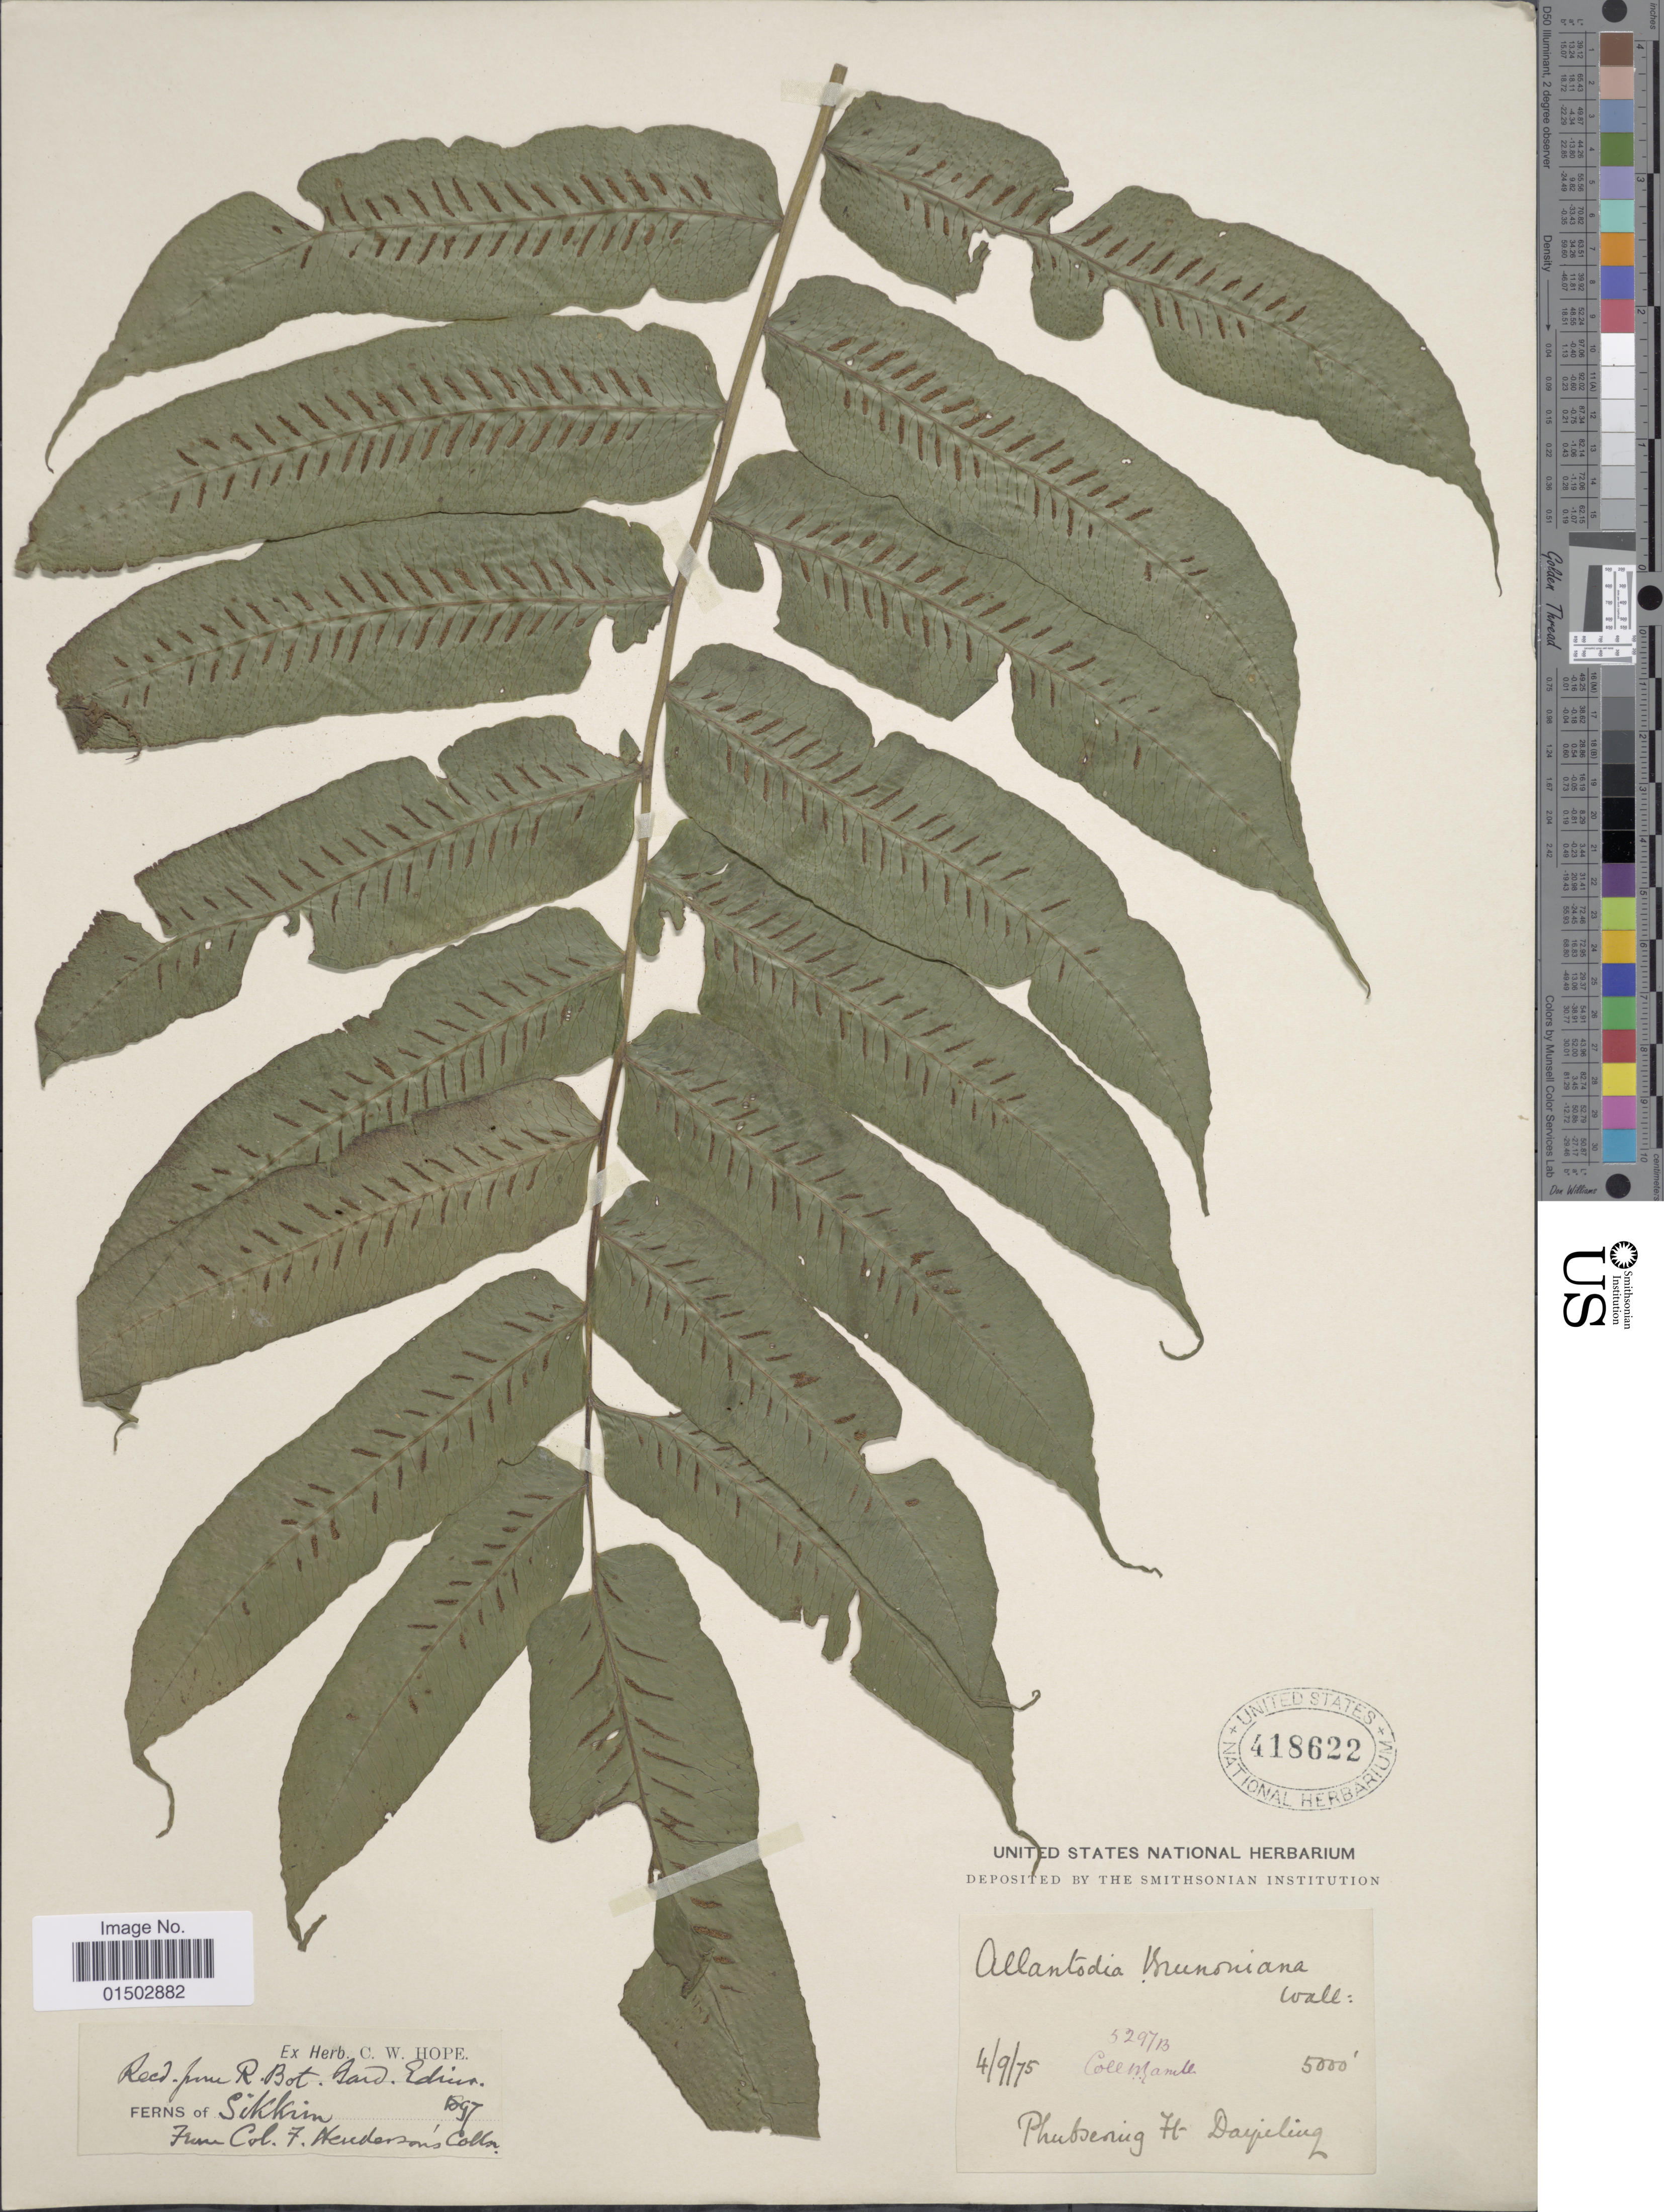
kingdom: Plantae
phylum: Tracheophyta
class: Polypodiopsida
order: Polypodiales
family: Diplaziopsidaceae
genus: Diplaziopsis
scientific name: Diplaziopsis javanica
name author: (Blume) C. Chr.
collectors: C. Henderson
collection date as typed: Transcribed d/m/y: 4/9/75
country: India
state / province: Sikkim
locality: Phutsening H. Darjeeling.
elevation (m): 1524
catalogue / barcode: US 418622